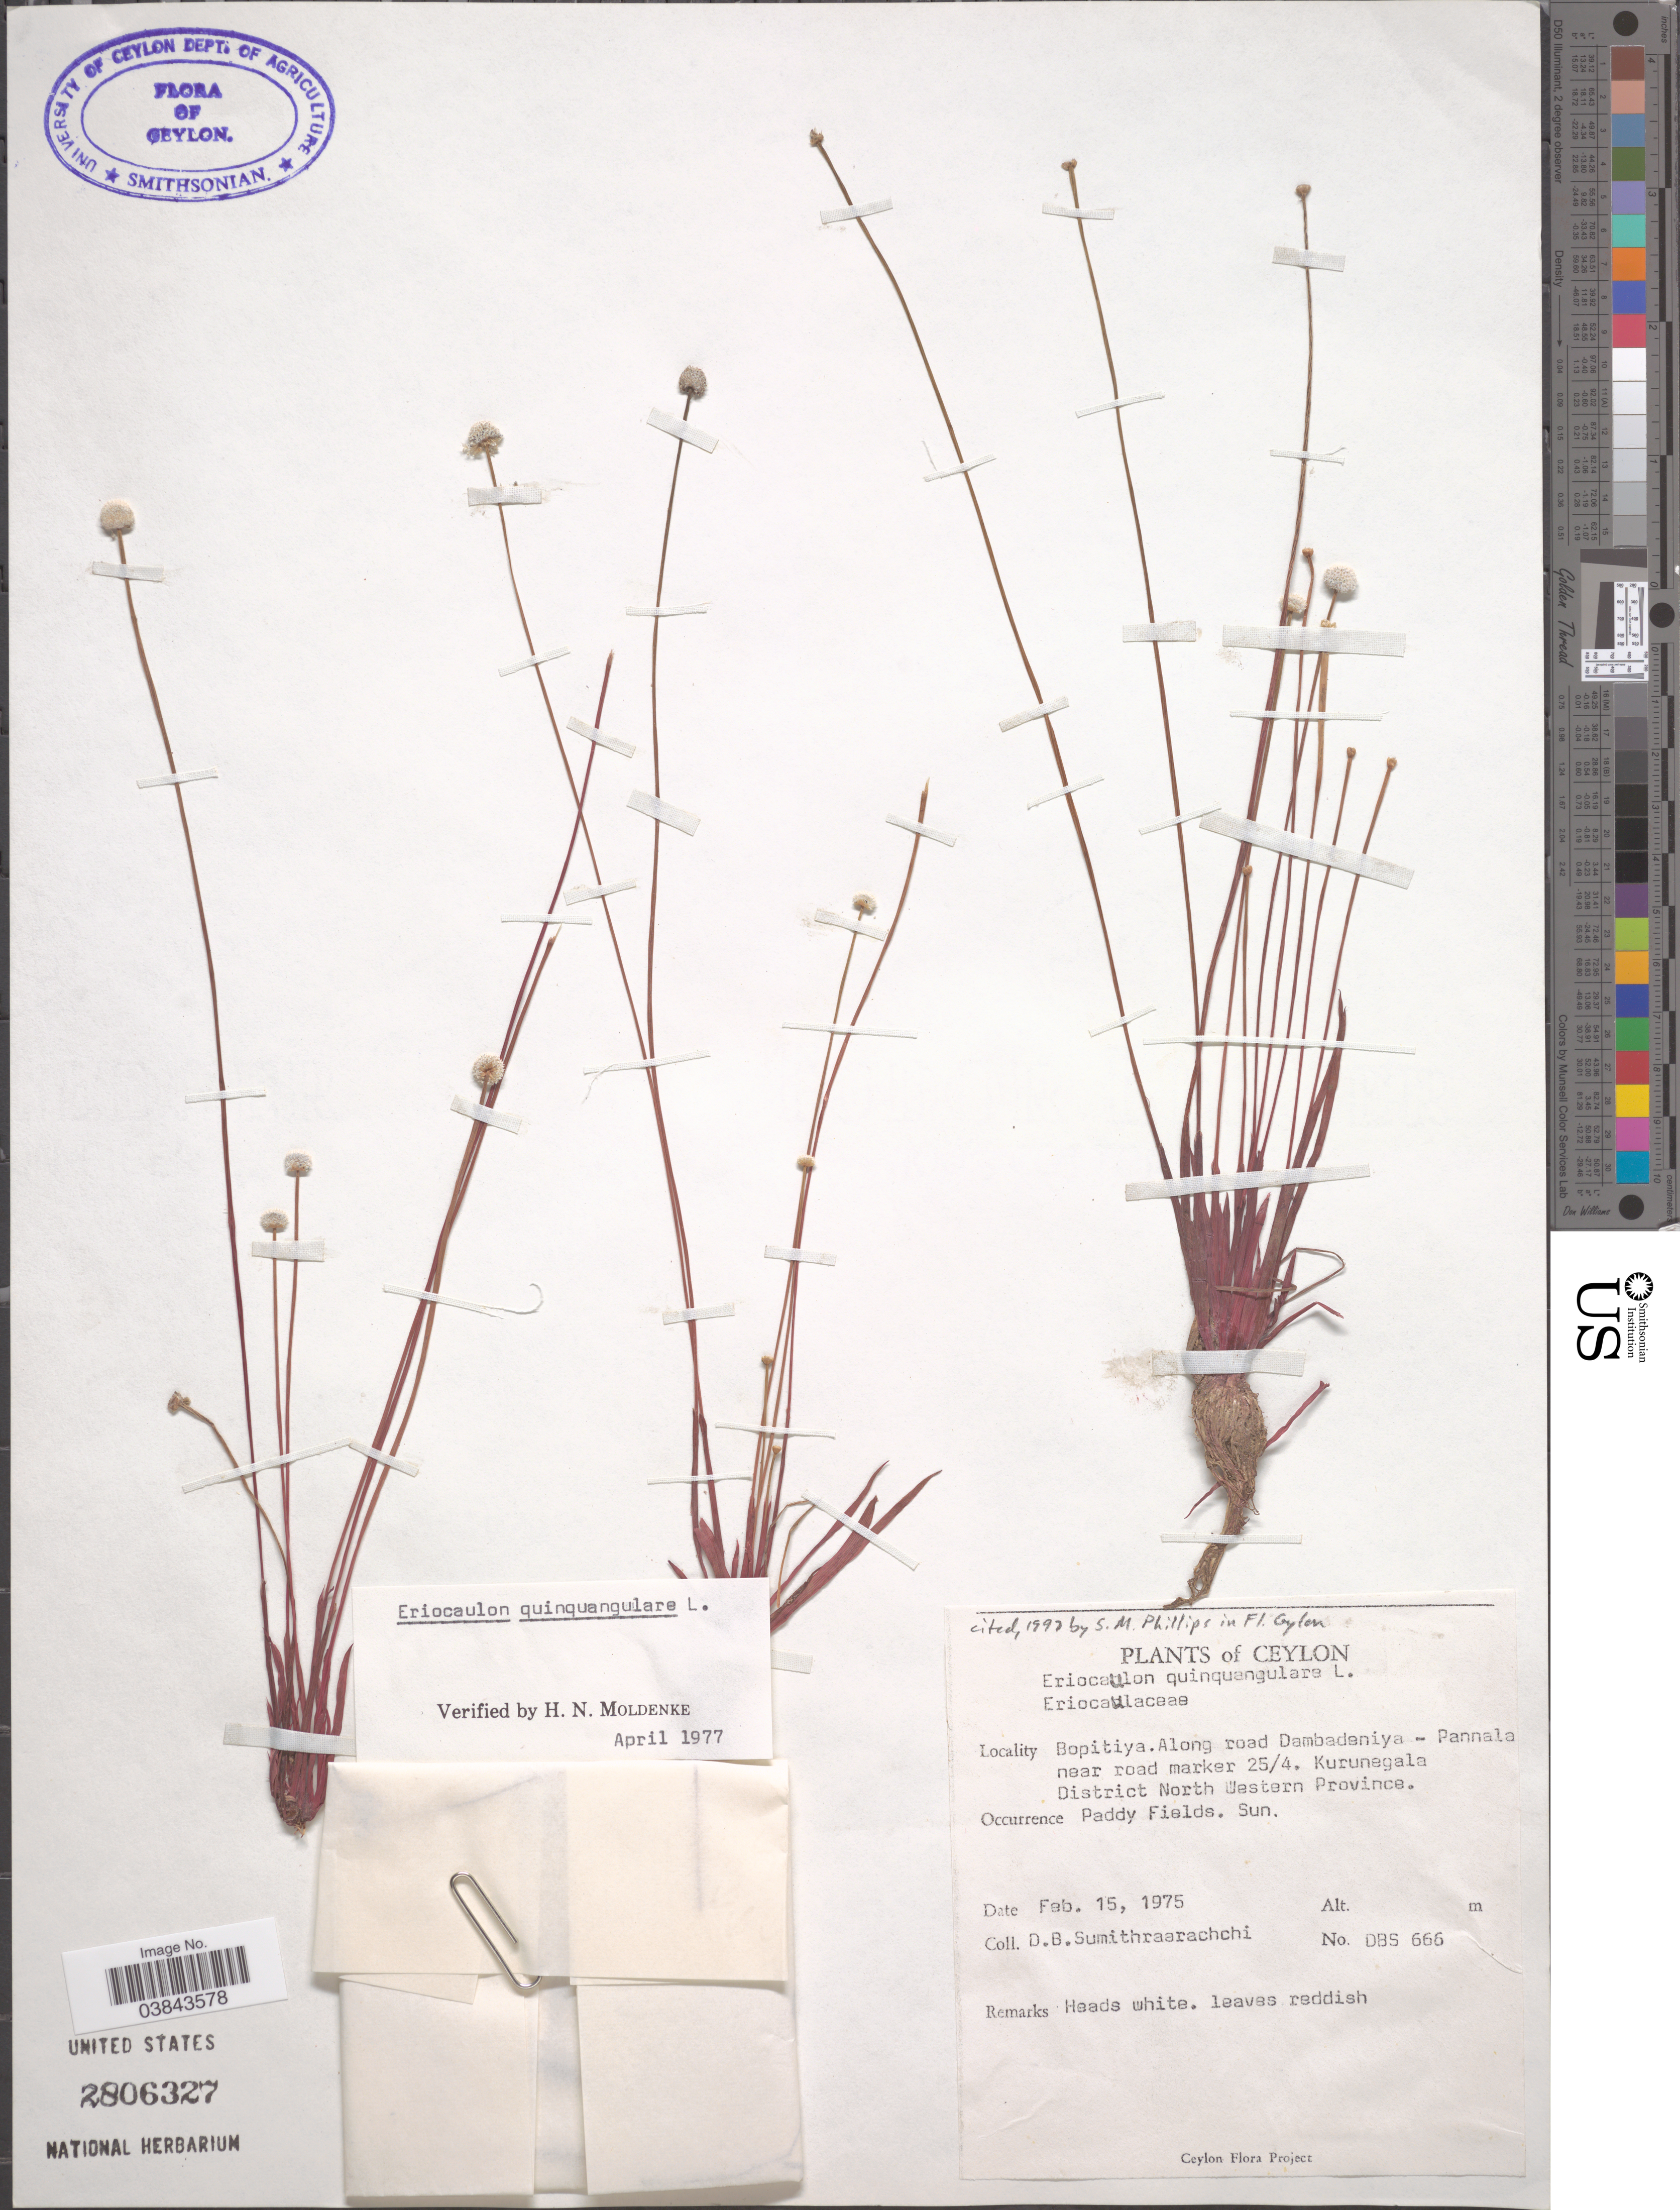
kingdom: Plantae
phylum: Tracheophyta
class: Liliopsida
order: Poales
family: Eriocaulaceae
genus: Eriocaulon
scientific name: Eriocaulon quinquangulare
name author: L.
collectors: D. B. Sumithraarachchi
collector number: DBS 666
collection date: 1975-02-15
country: Sri Lanka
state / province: North Western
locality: Ceylon. Bopitiya. Along road Dambadeniya - Pannala near road marker 25/4. Kurunegala District North Western Province.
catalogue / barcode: US 2806327